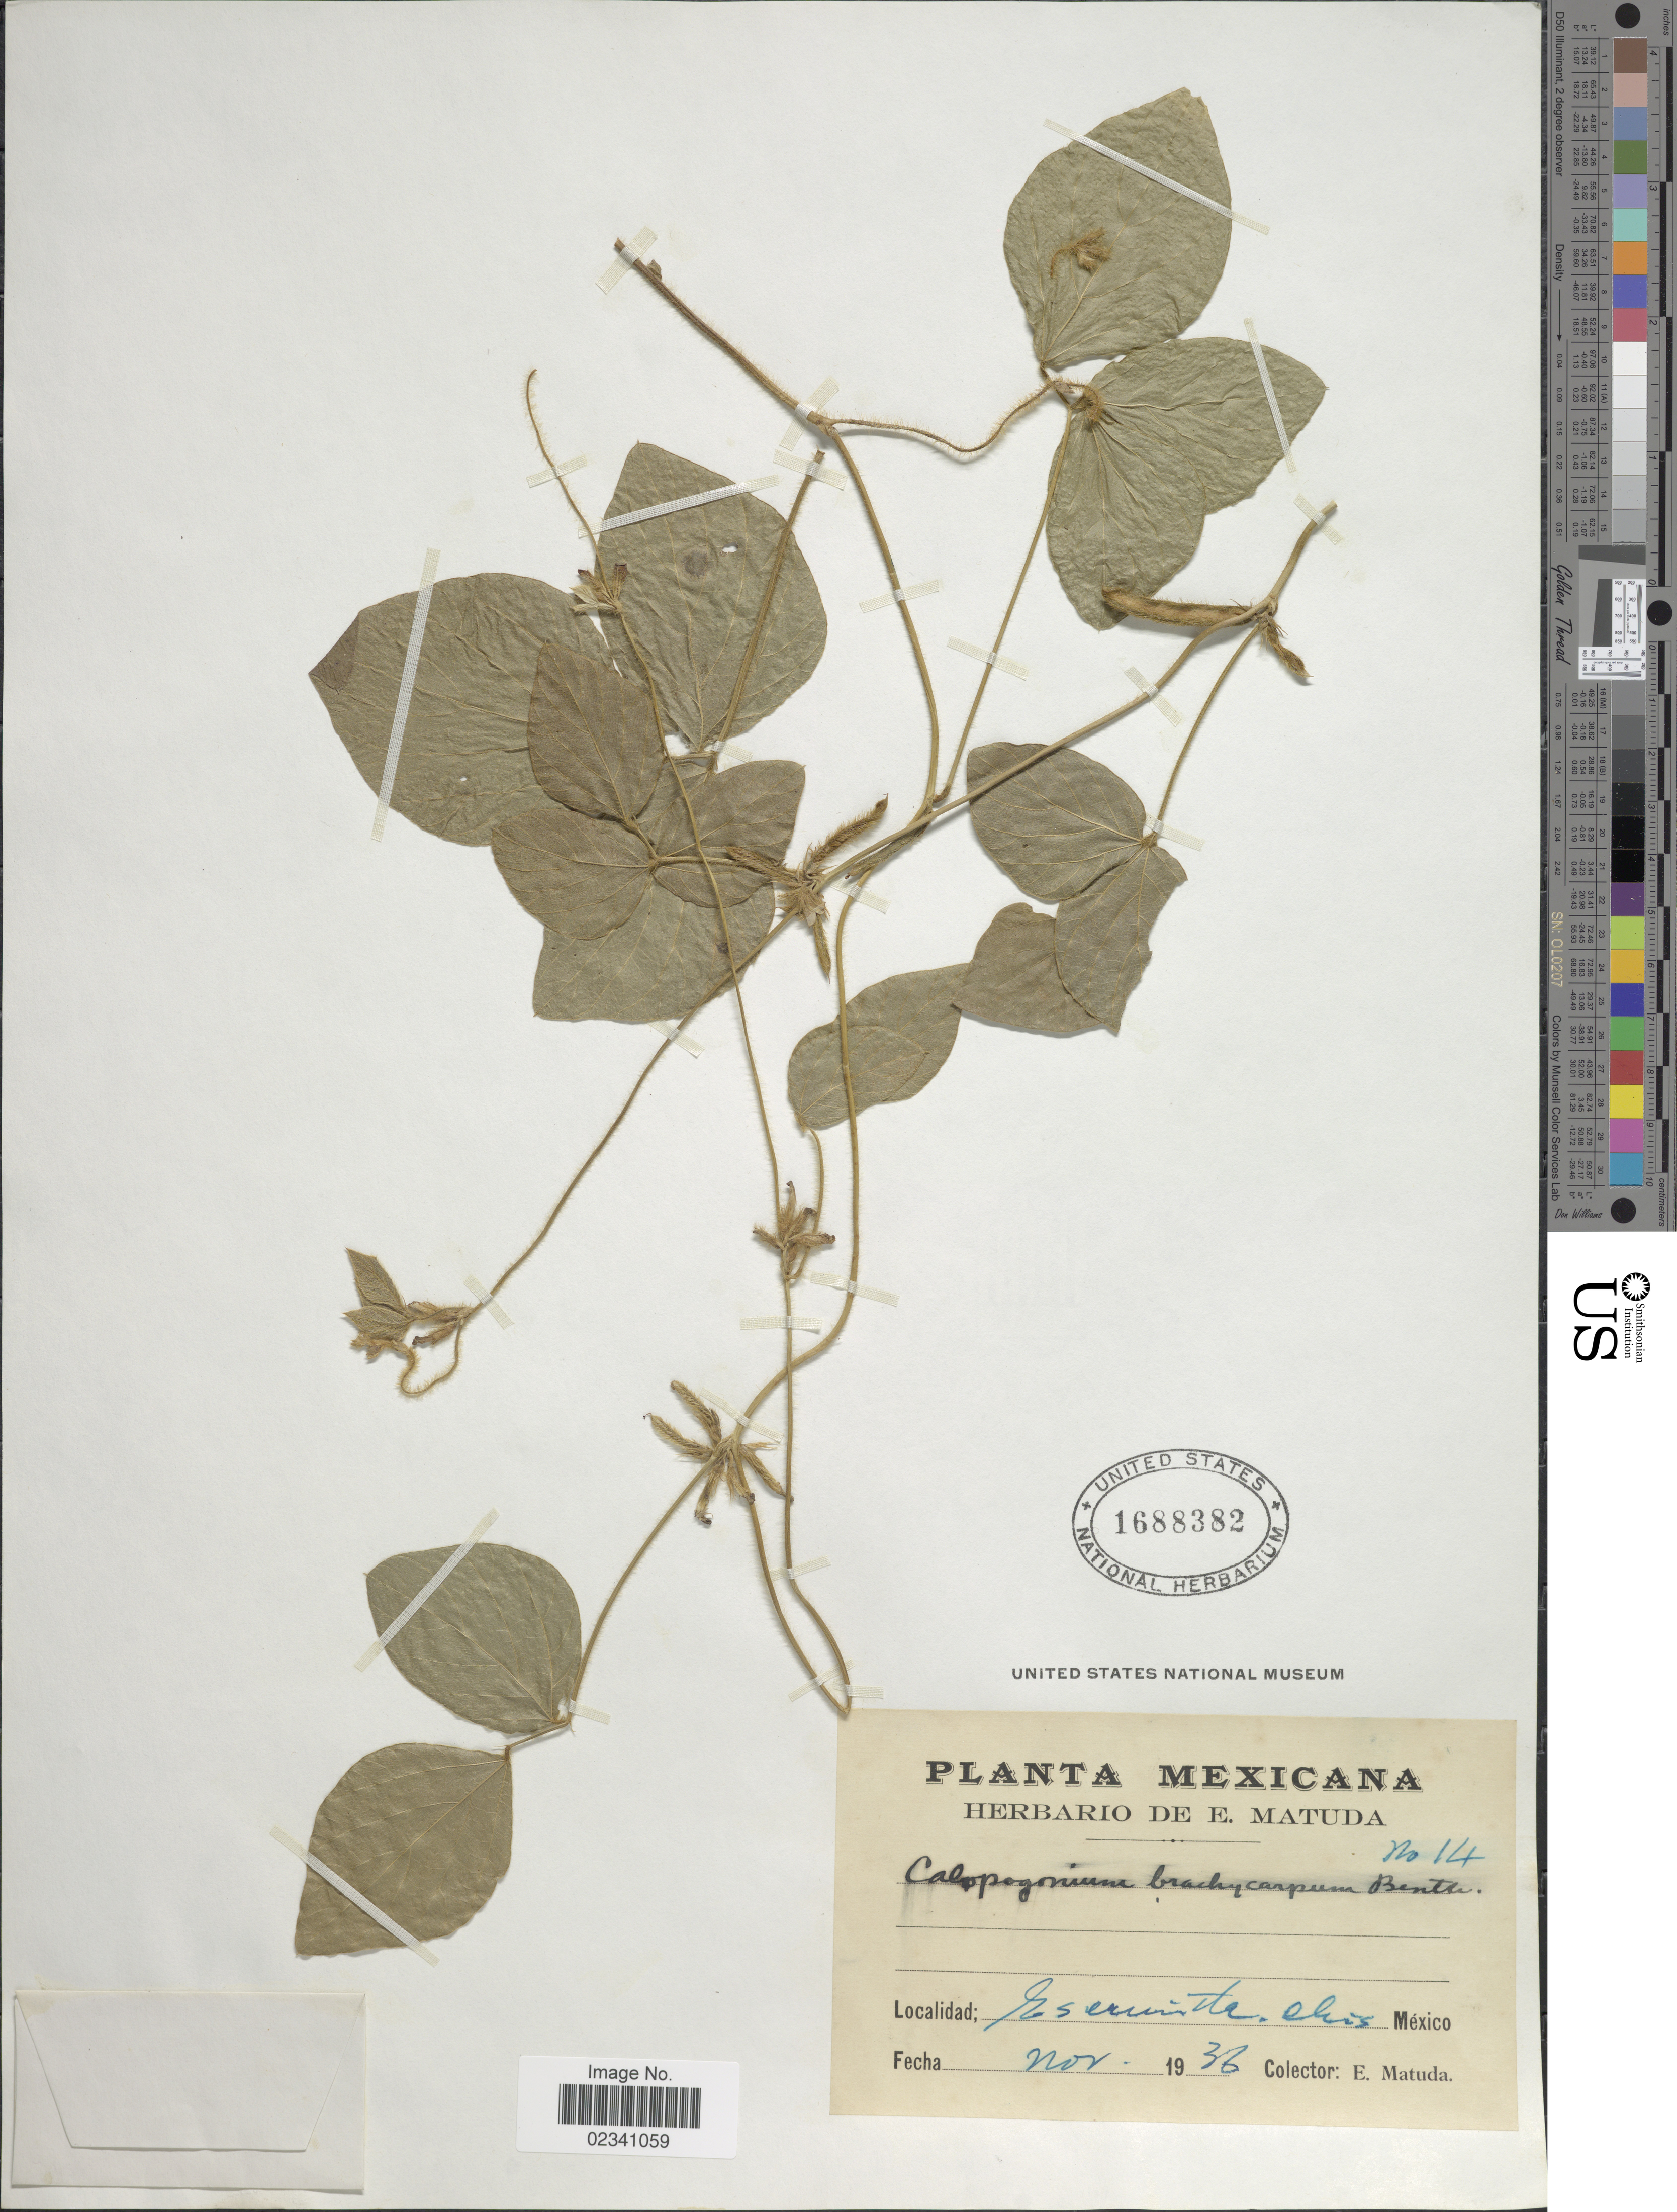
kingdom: Plantae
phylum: Tracheophyta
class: Magnoliopsida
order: Fabales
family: Fabaceae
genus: Calopogonium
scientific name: Calopogonium mucunoides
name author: Desv.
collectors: E. Matuda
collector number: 14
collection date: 1936-11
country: Mexico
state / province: Chiapas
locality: Escuintla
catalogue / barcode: US 1688382